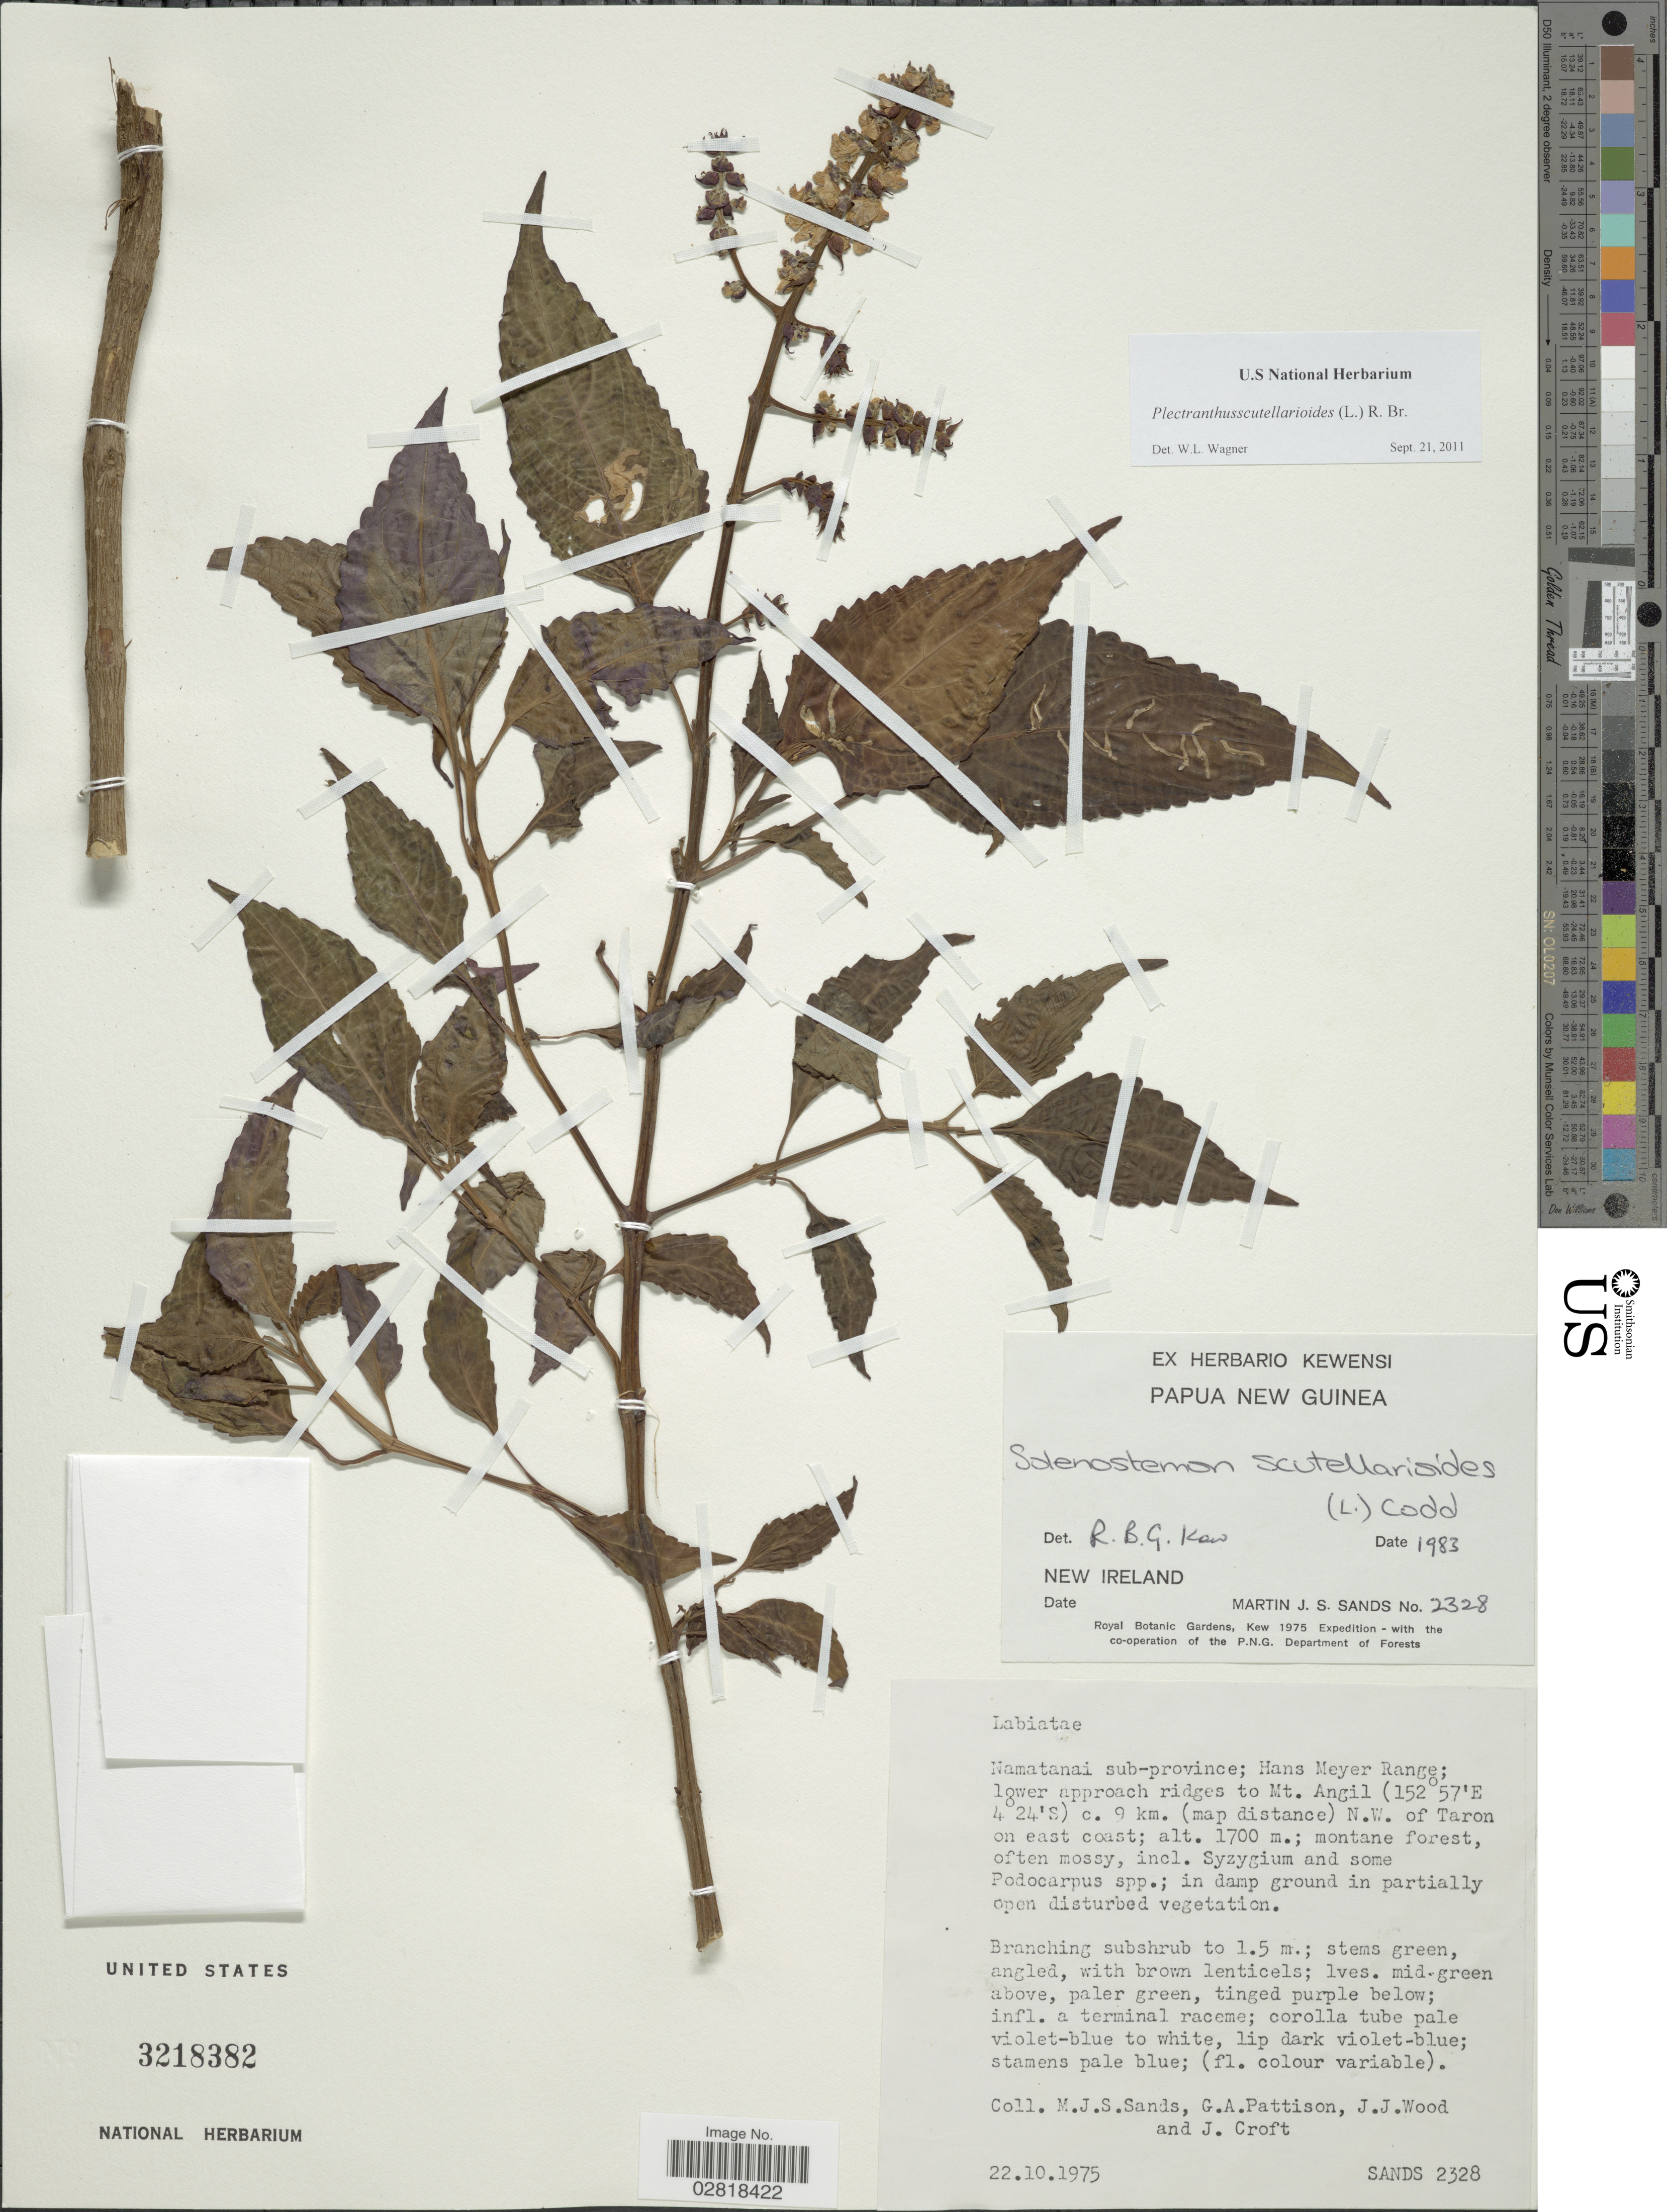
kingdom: Plantae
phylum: Tracheophyta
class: Magnoliopsida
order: Lamiales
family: Lamiaceae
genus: Coleus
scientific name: Coleus scutellarioides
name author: (L.) Benth.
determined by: Wagner, W. L., (BOT), Smithsonian Institution - National Museum of Natural History (UNITED STATES)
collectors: M. Sands, G. Pattison, J. Wood & J. Croft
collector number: SANDS2328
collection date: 1975-10-22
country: Papua New Guinea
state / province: New Ireland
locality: Namatanai sub-province; Hans Meyer Range; lower approach ridges to Mt. Angil, c. 9 km. (map distance) N.W. of Taron on east coast.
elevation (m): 1700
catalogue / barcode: US 3218382